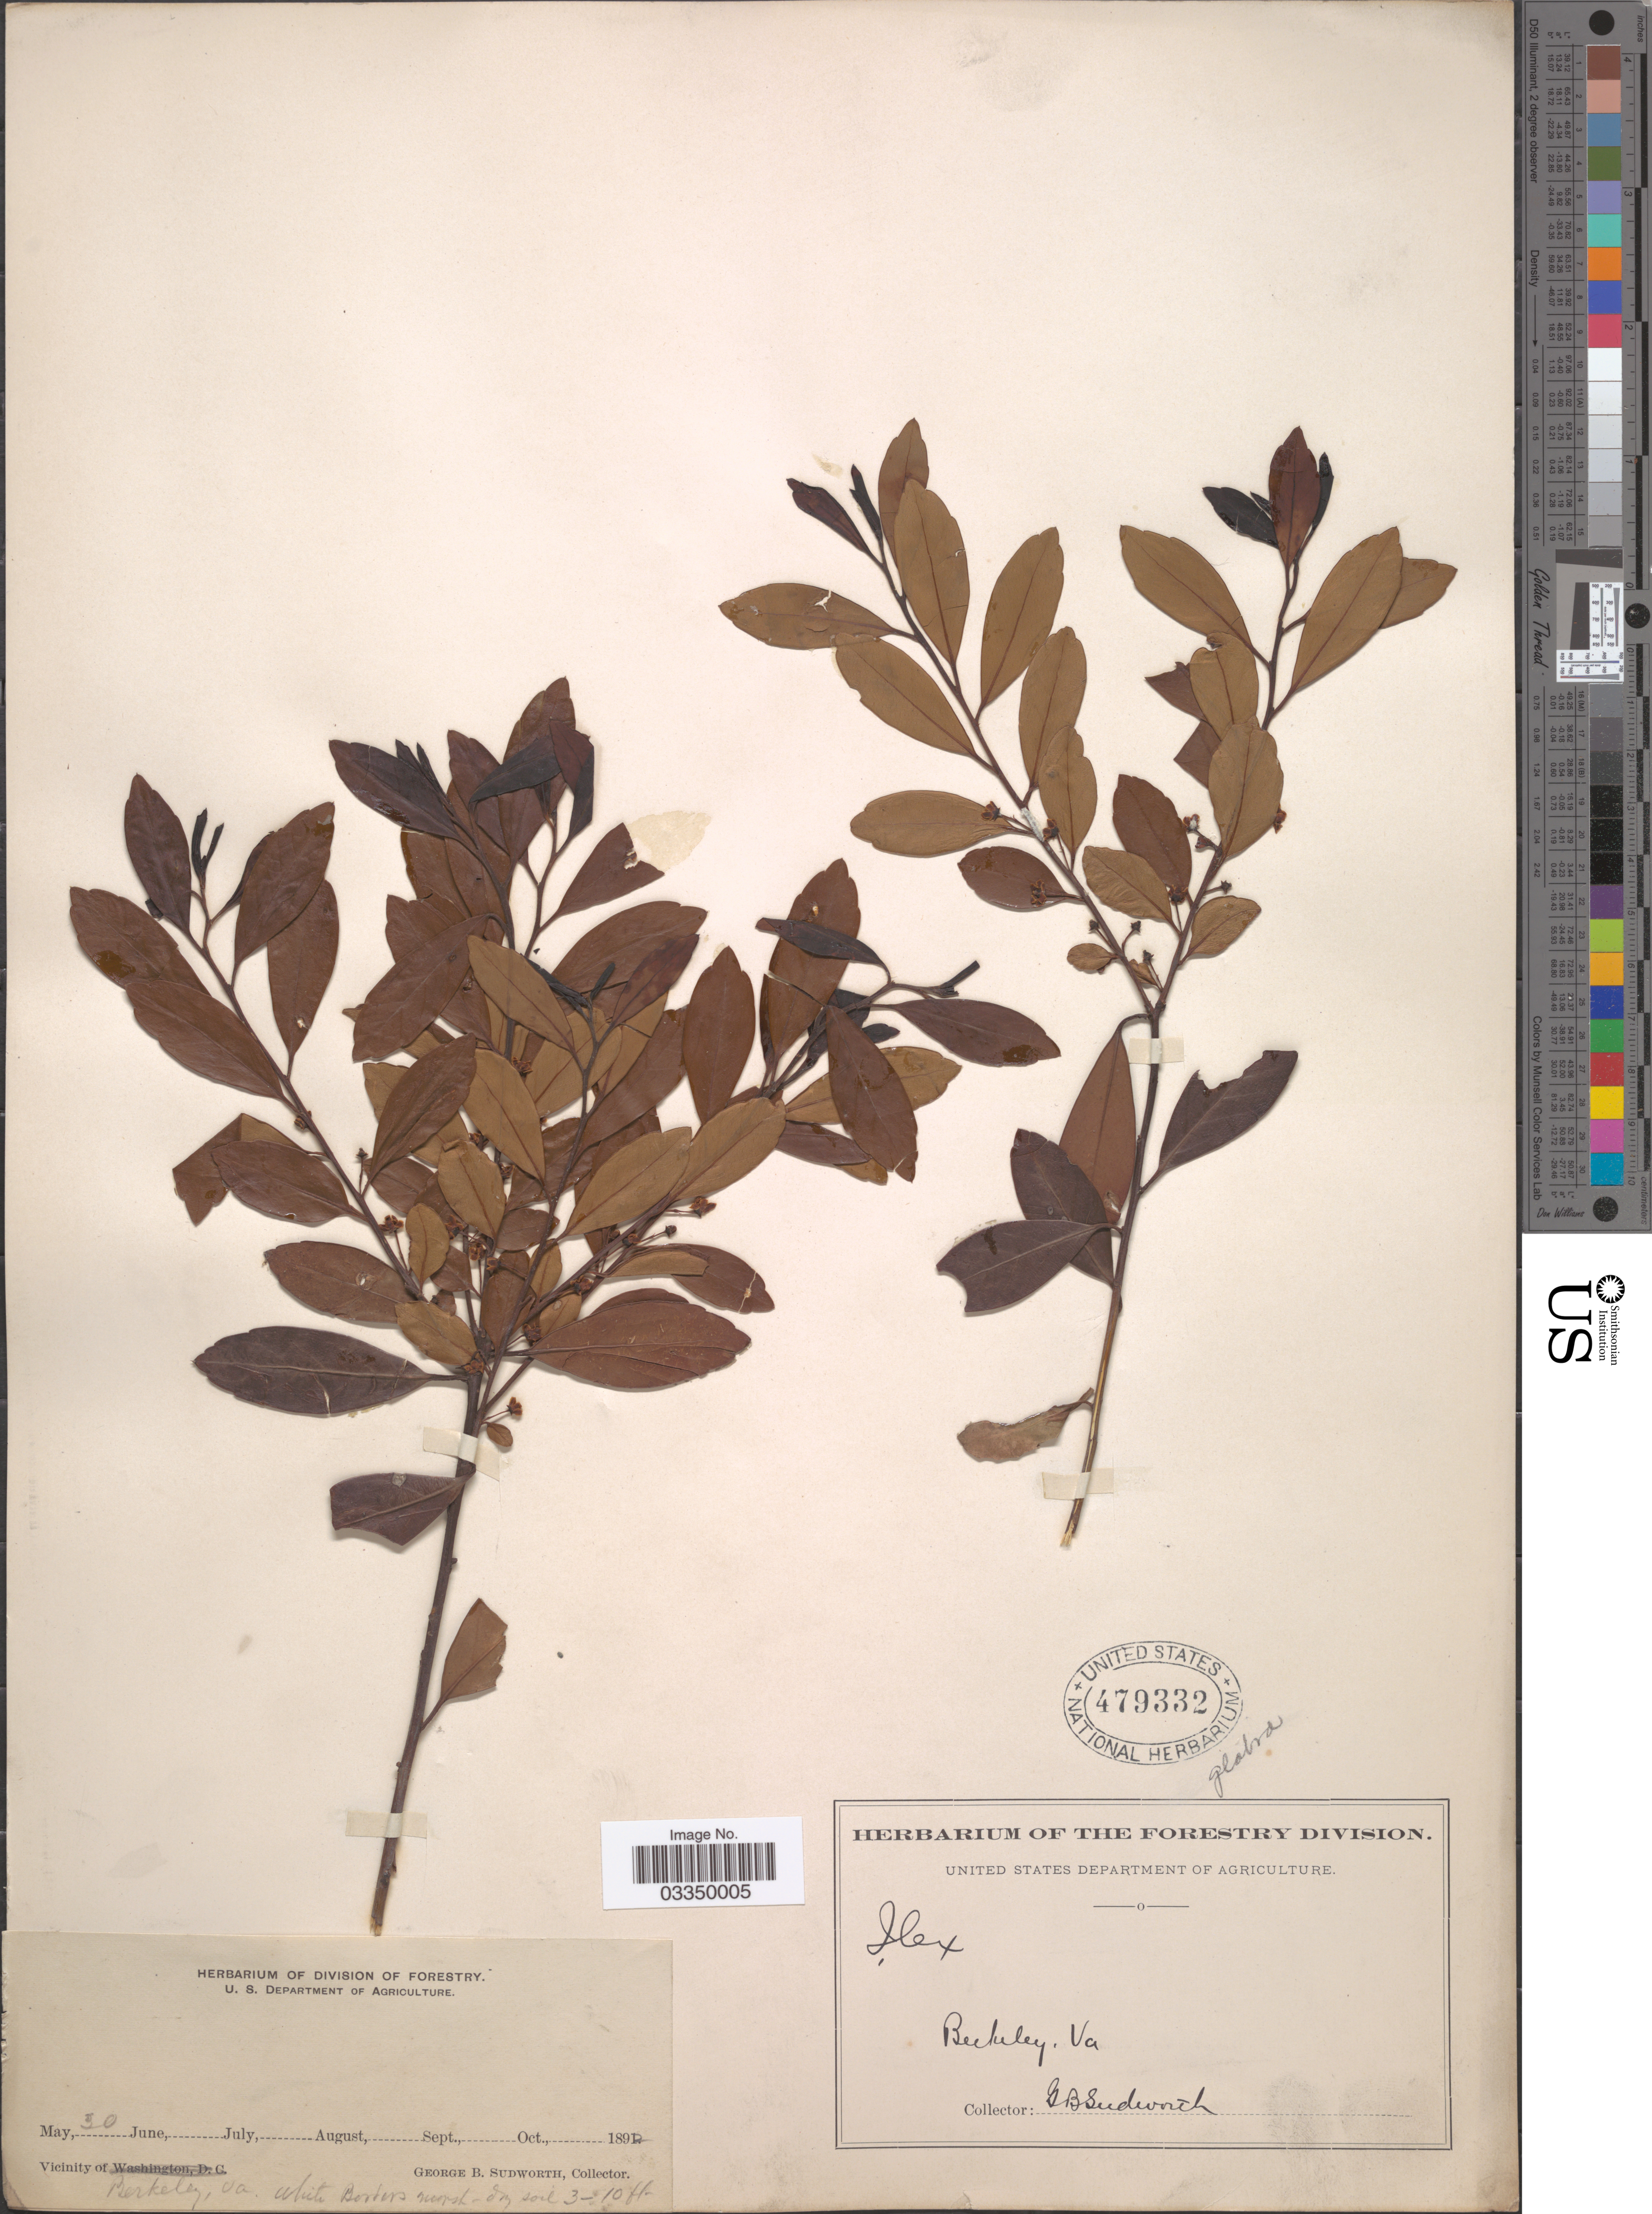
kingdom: Plantae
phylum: Tracheophyta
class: Magnoliopsida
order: Aquifoliales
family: Aquifoliaceae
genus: Ilex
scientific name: Ilex glabra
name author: (L.) A. Gray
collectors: G. B. Sudworth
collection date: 1892-05-30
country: United States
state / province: Virginia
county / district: City of Norfolk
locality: Vicinity of Berkeley.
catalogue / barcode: US 479332